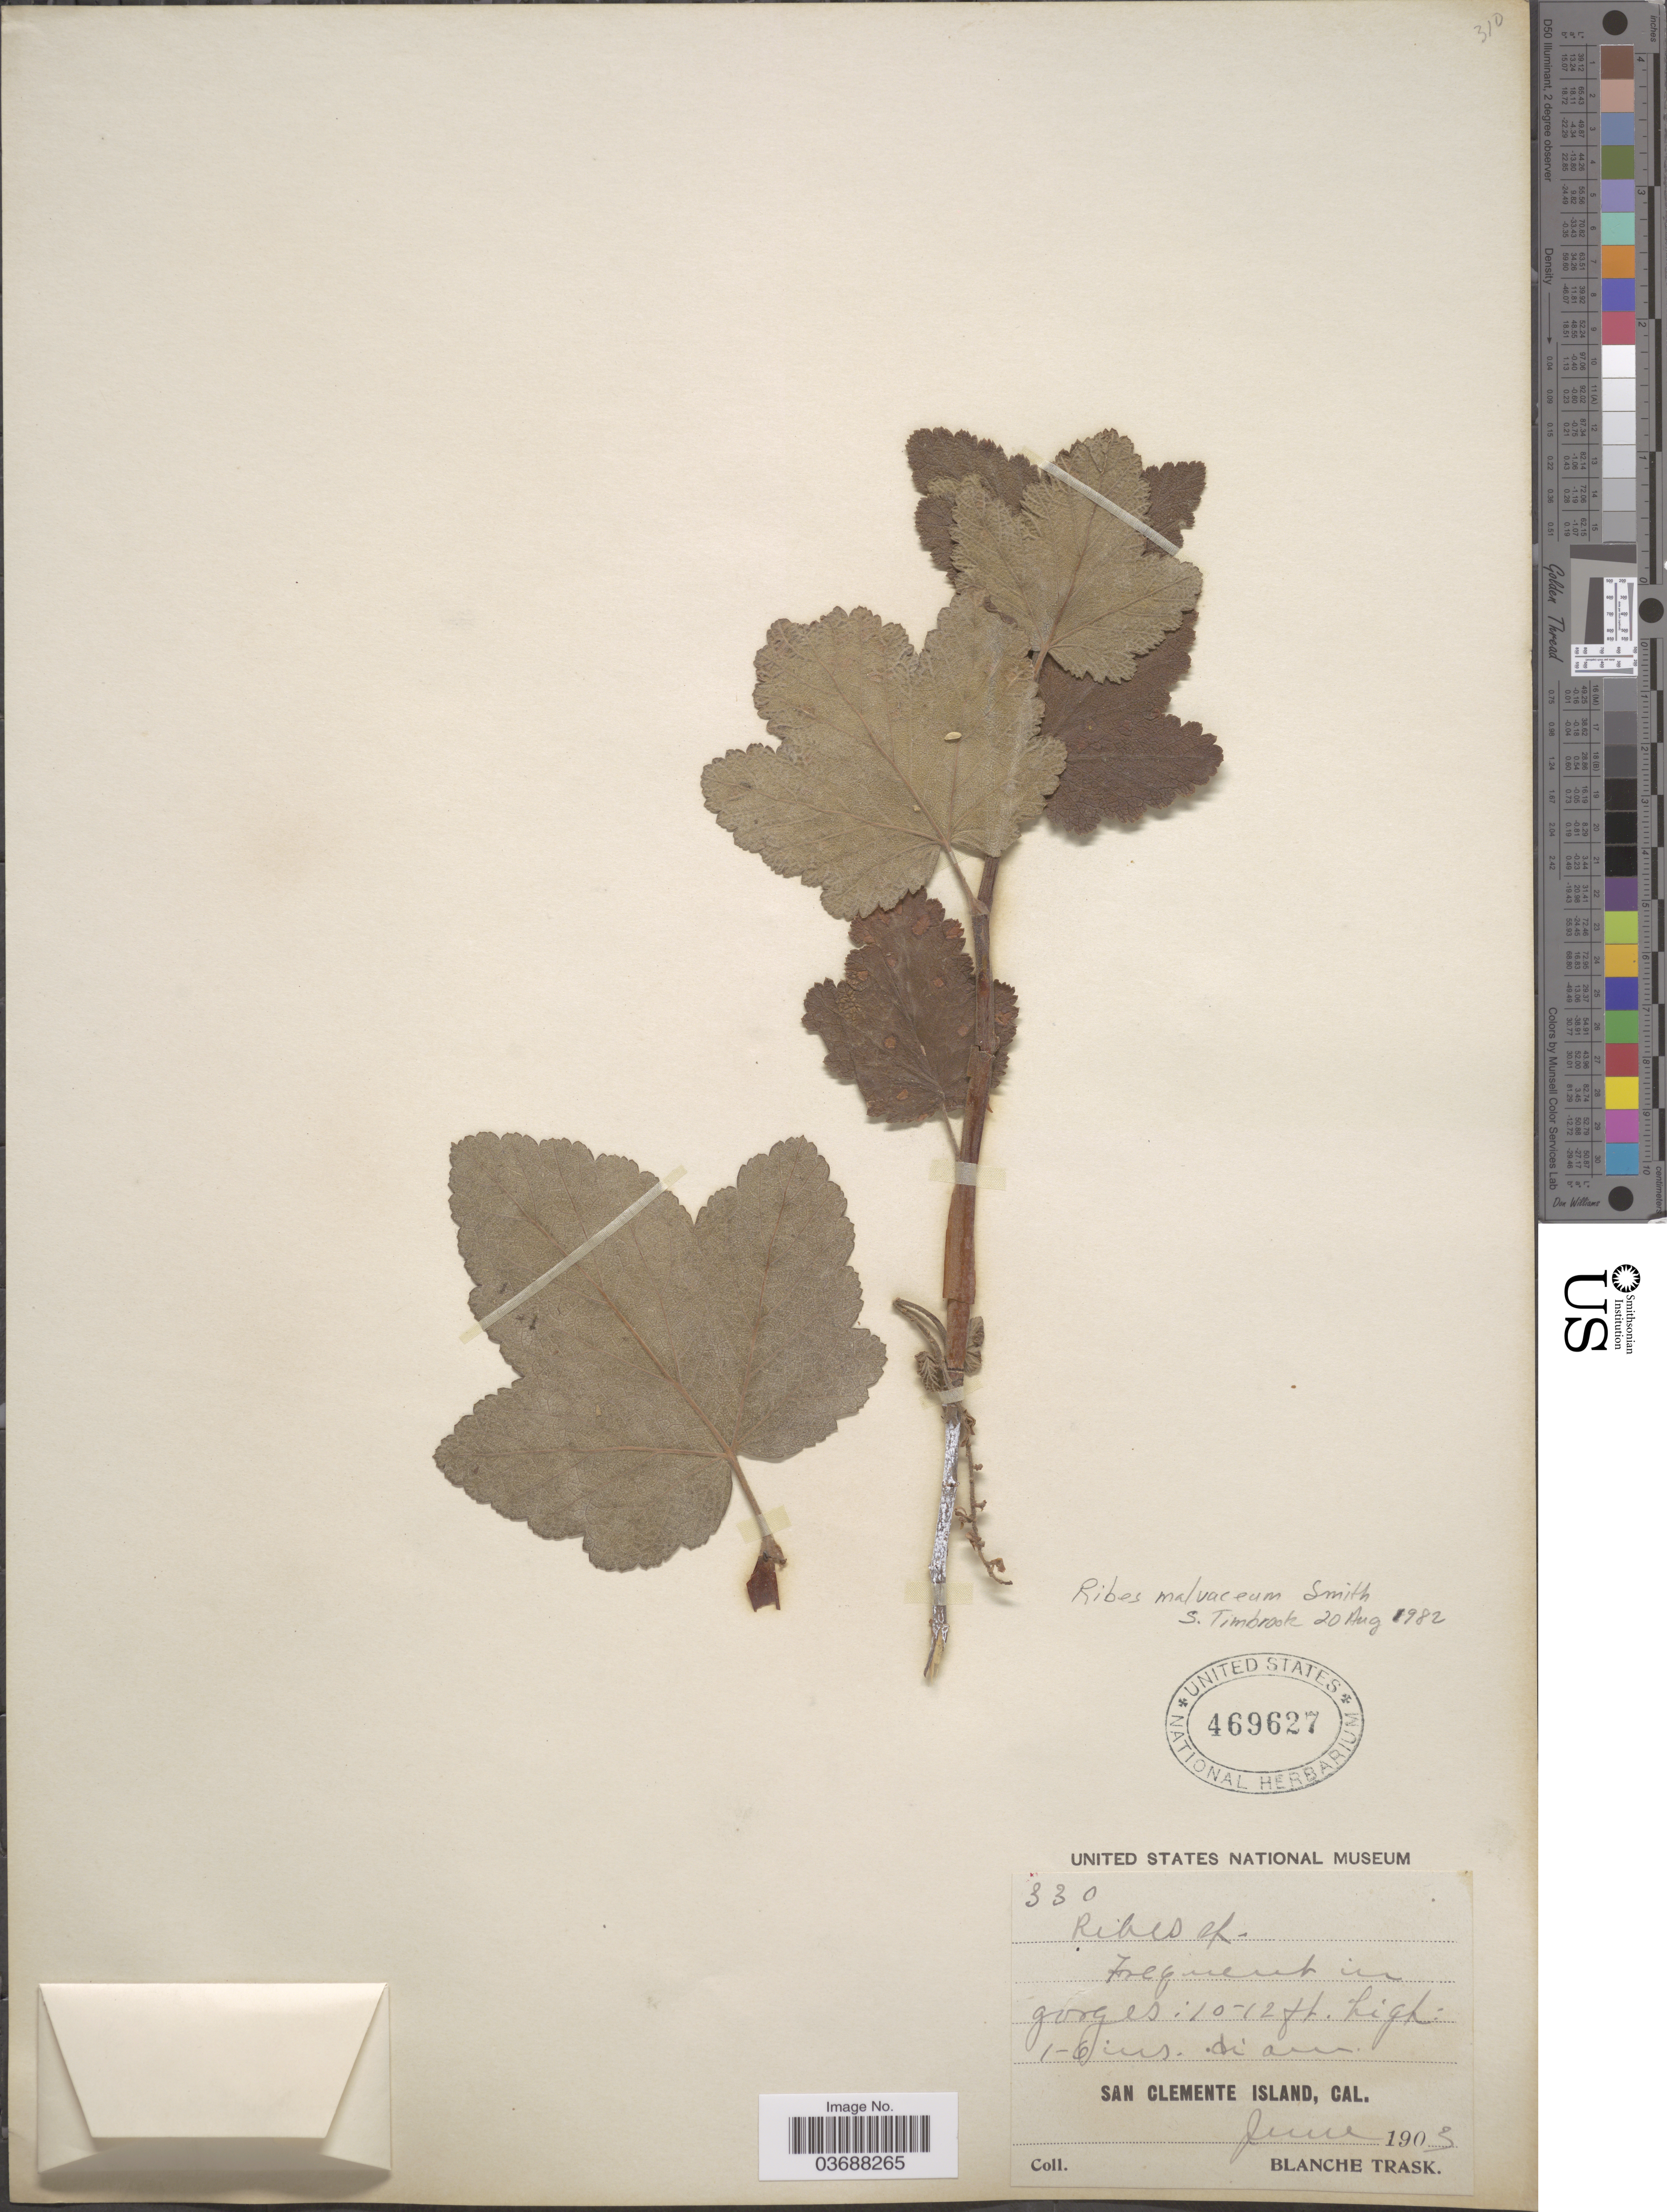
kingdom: Plantae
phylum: Tracheophyta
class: Magnoliopsida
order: Saxifragales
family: Grossulariaceae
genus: Ribes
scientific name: Ribes malvaceum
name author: Sm.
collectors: B. Trask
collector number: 330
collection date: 1903-06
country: United States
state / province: California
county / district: Los Angeles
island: San Clemente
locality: San Clemente Island.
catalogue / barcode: US 469627